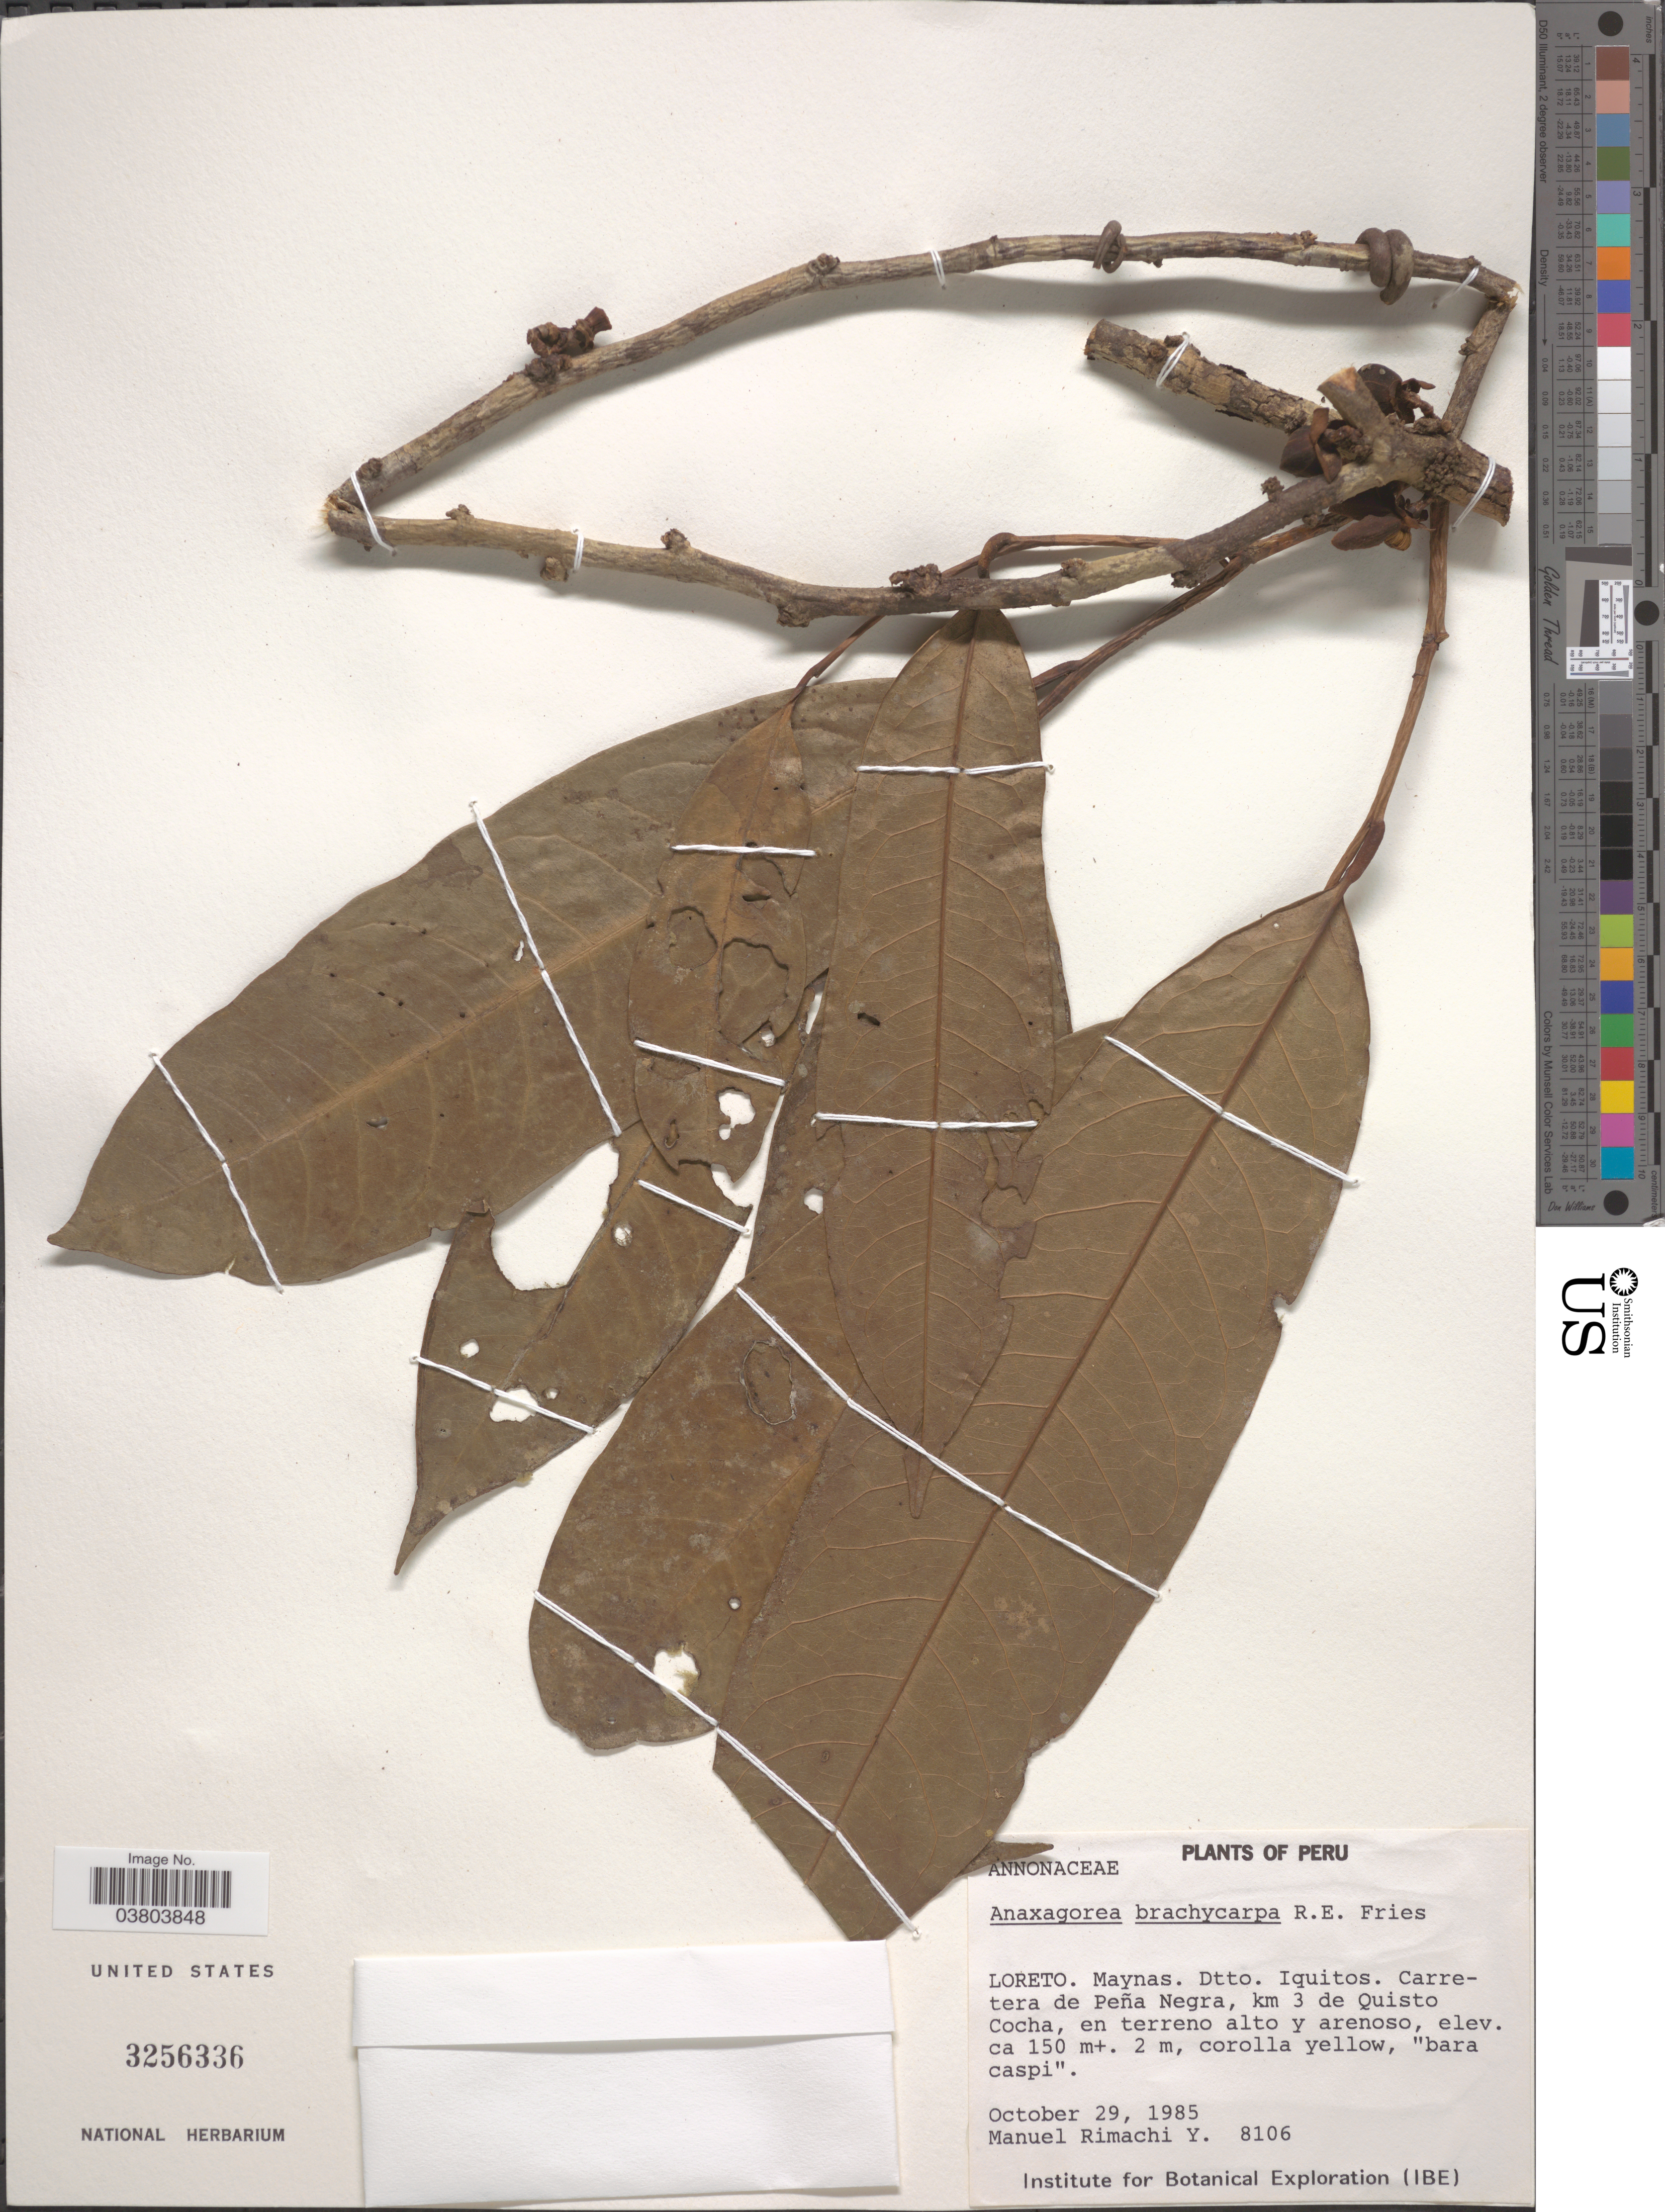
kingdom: Plantae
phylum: Tracheophyta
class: Magnoliopsida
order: Magnoliales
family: Annonaceae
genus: Anaxagorea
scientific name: Anaxagorea brachycarpa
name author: R.E. Fr.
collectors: M. Rimachi Y.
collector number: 8106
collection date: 1985-10-29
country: Peru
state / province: Loreto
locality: Maynas. Dtto. Iquitos. Carretera de Peña Negra, km 3 de Quisto Cocha.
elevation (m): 150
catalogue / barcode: US 3256336